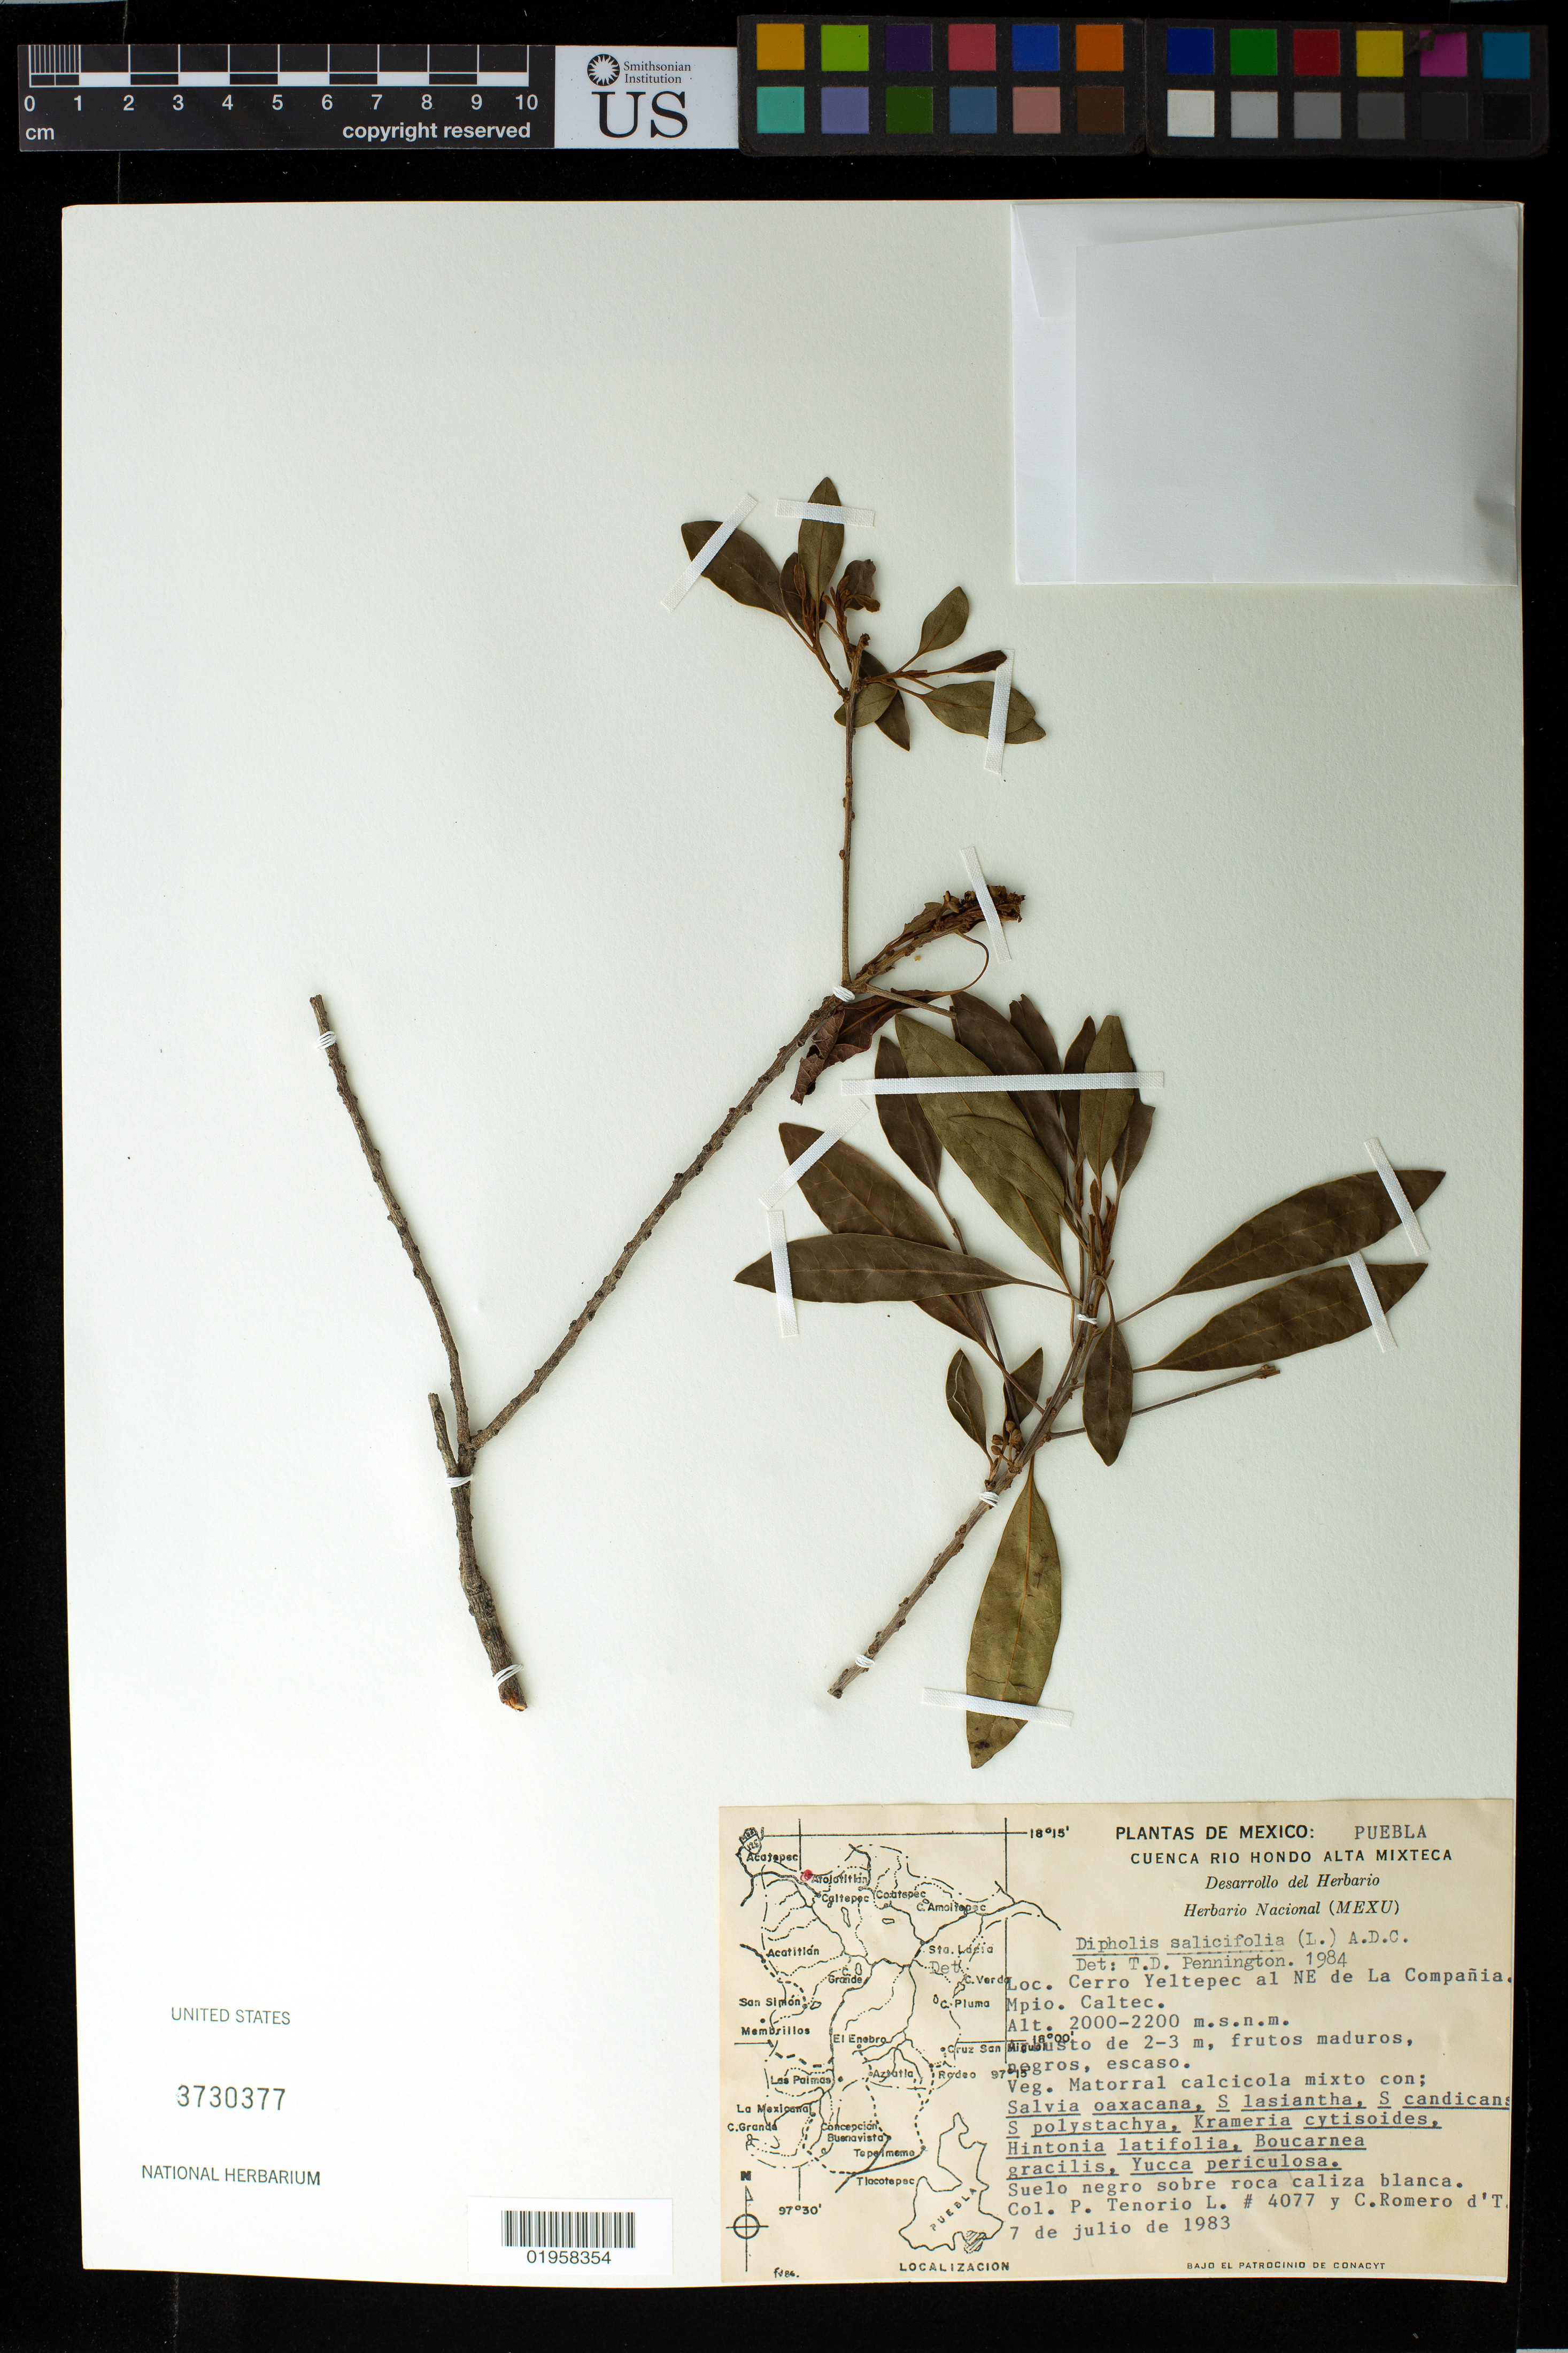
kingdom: Plantae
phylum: Tracheophyta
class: Magnoliopsida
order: Ericales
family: Sapotaceae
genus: Dipholis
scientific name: Dipholis salicifolia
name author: (L.) A. DC.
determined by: Pennington, T. D., (K)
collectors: P. Tenorio L. & C. Romero de T.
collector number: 4077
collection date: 1983-07-07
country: Mexico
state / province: Puebla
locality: Cerro Yeltepec al NE de La Compañia, Mpio. Caltec.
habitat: Suelo negro sobre roca caliza blanca. Matorral calcicola mixto con: Salvia oaxacana, S. lasiantha, S. candicans, S. Polystachya, Krameria cytisoides, Hintonia latifolia, Boucarnea gracilis, Yucca periculosa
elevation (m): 2000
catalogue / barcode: US 3730377